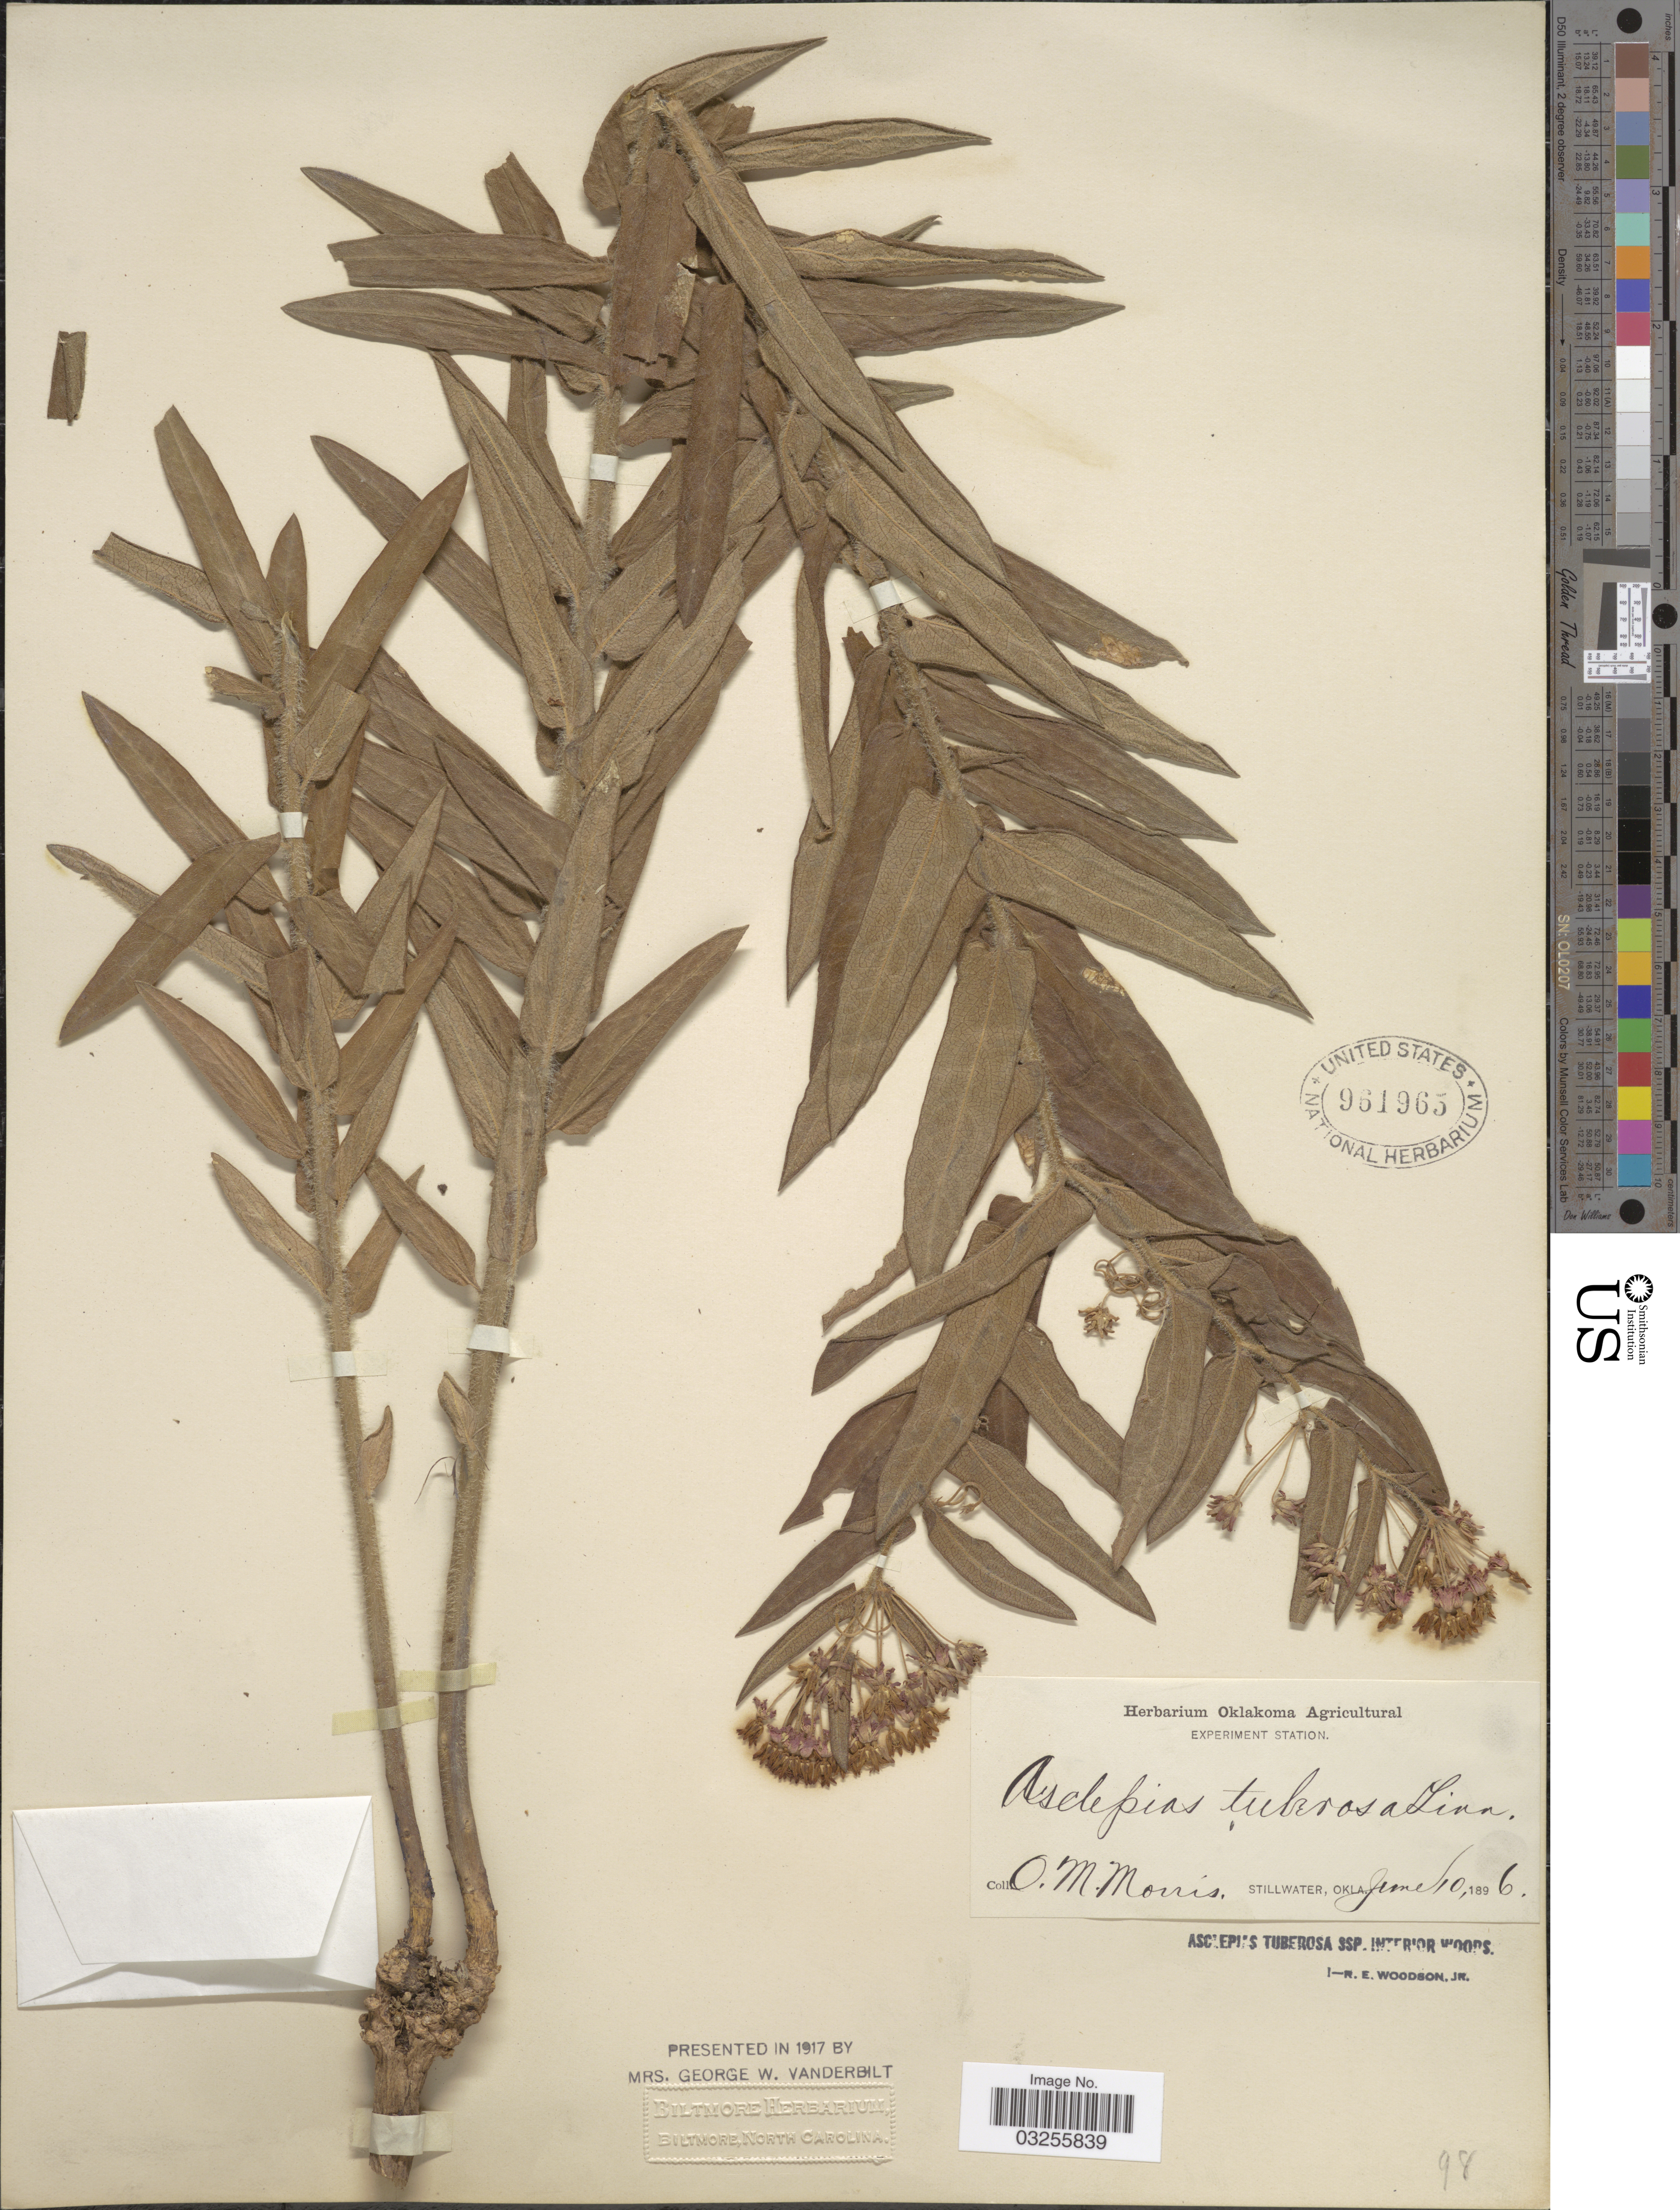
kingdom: Plantae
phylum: Tracheophyta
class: Magnoliopsida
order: Gentianales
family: Apocynaceae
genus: Asclepias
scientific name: Asclepias tuberosa subsp. interior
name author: Woodson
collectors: O. Morris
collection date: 1896-06-10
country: United States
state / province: Oklahoma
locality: Stillwater.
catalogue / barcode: US 961965